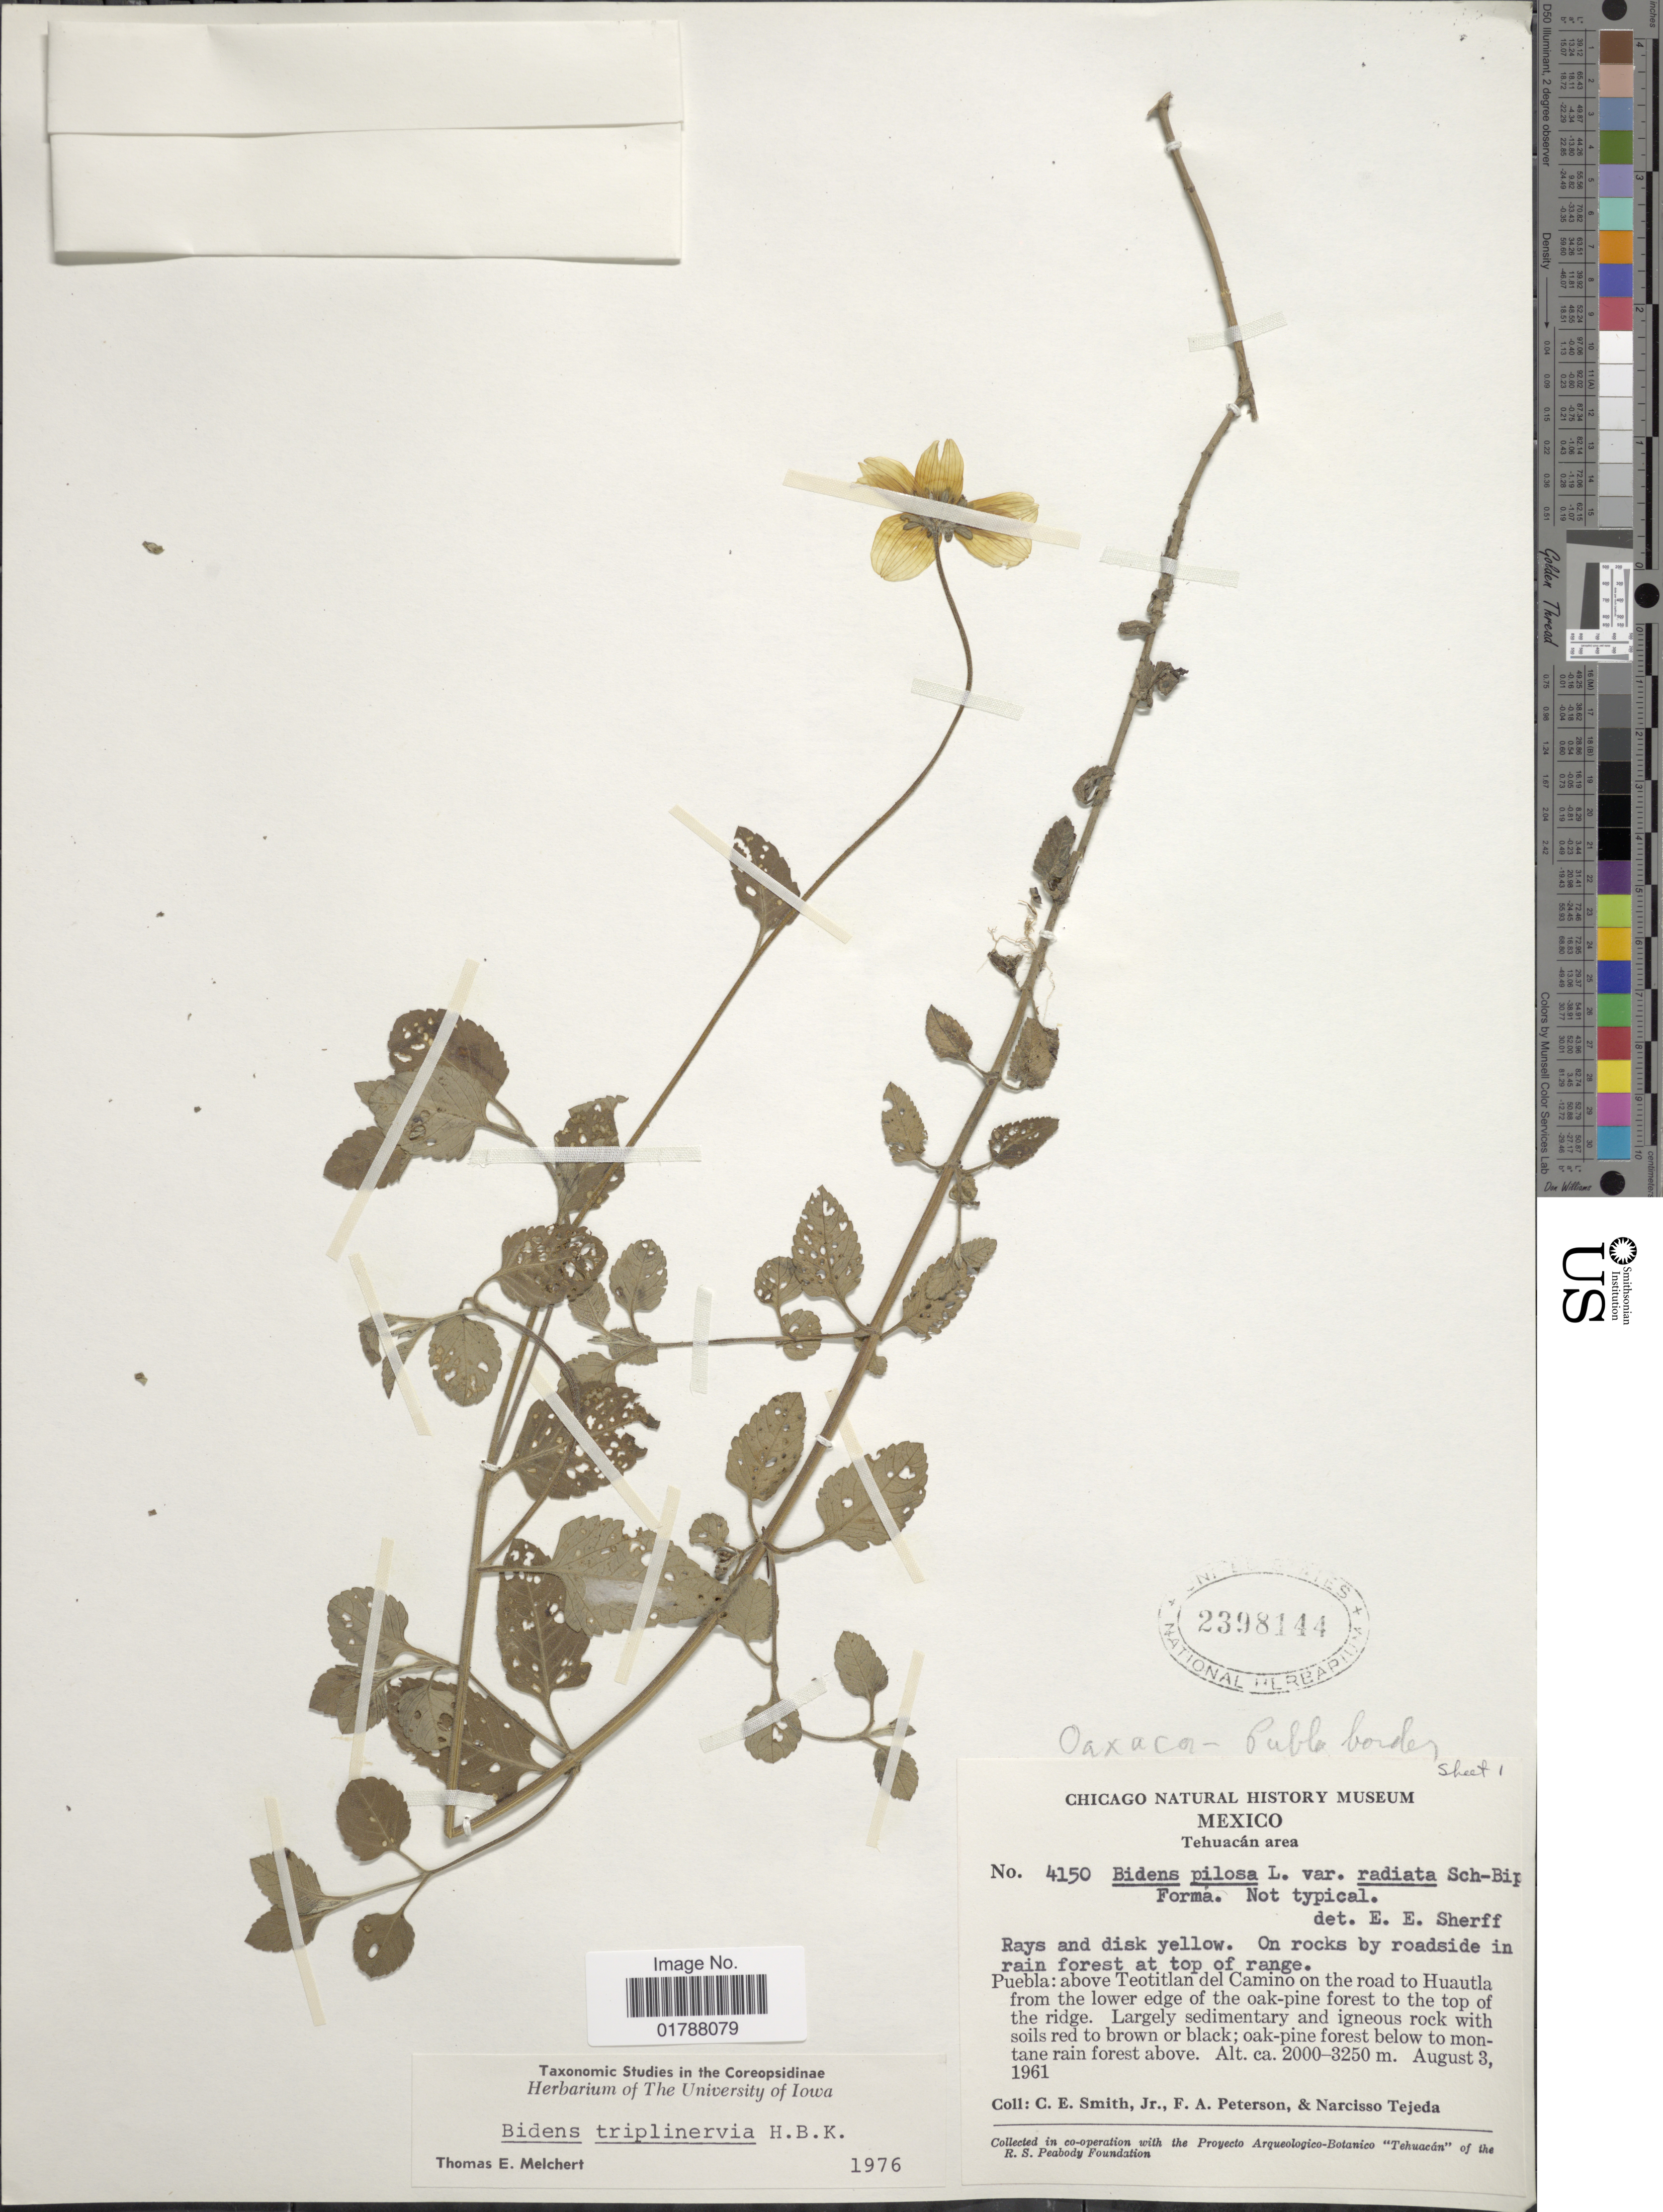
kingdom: Plantae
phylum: Tracheophyta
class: Magnoliopsida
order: Asterales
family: Asteraceae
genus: Bidens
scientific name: Bidens triplinervia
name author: Kunth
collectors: C. E. Smith Jr., F. A. Peterson & N. Tejeda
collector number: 4150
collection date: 1961-08-03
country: Mexico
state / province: Puebla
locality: Tehuacan area, Puebla: above Teotitlan del Camino on the road to Huautla from the lower edge of oak-pine forest to the top of the ridge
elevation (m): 2000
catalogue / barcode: US 2398144